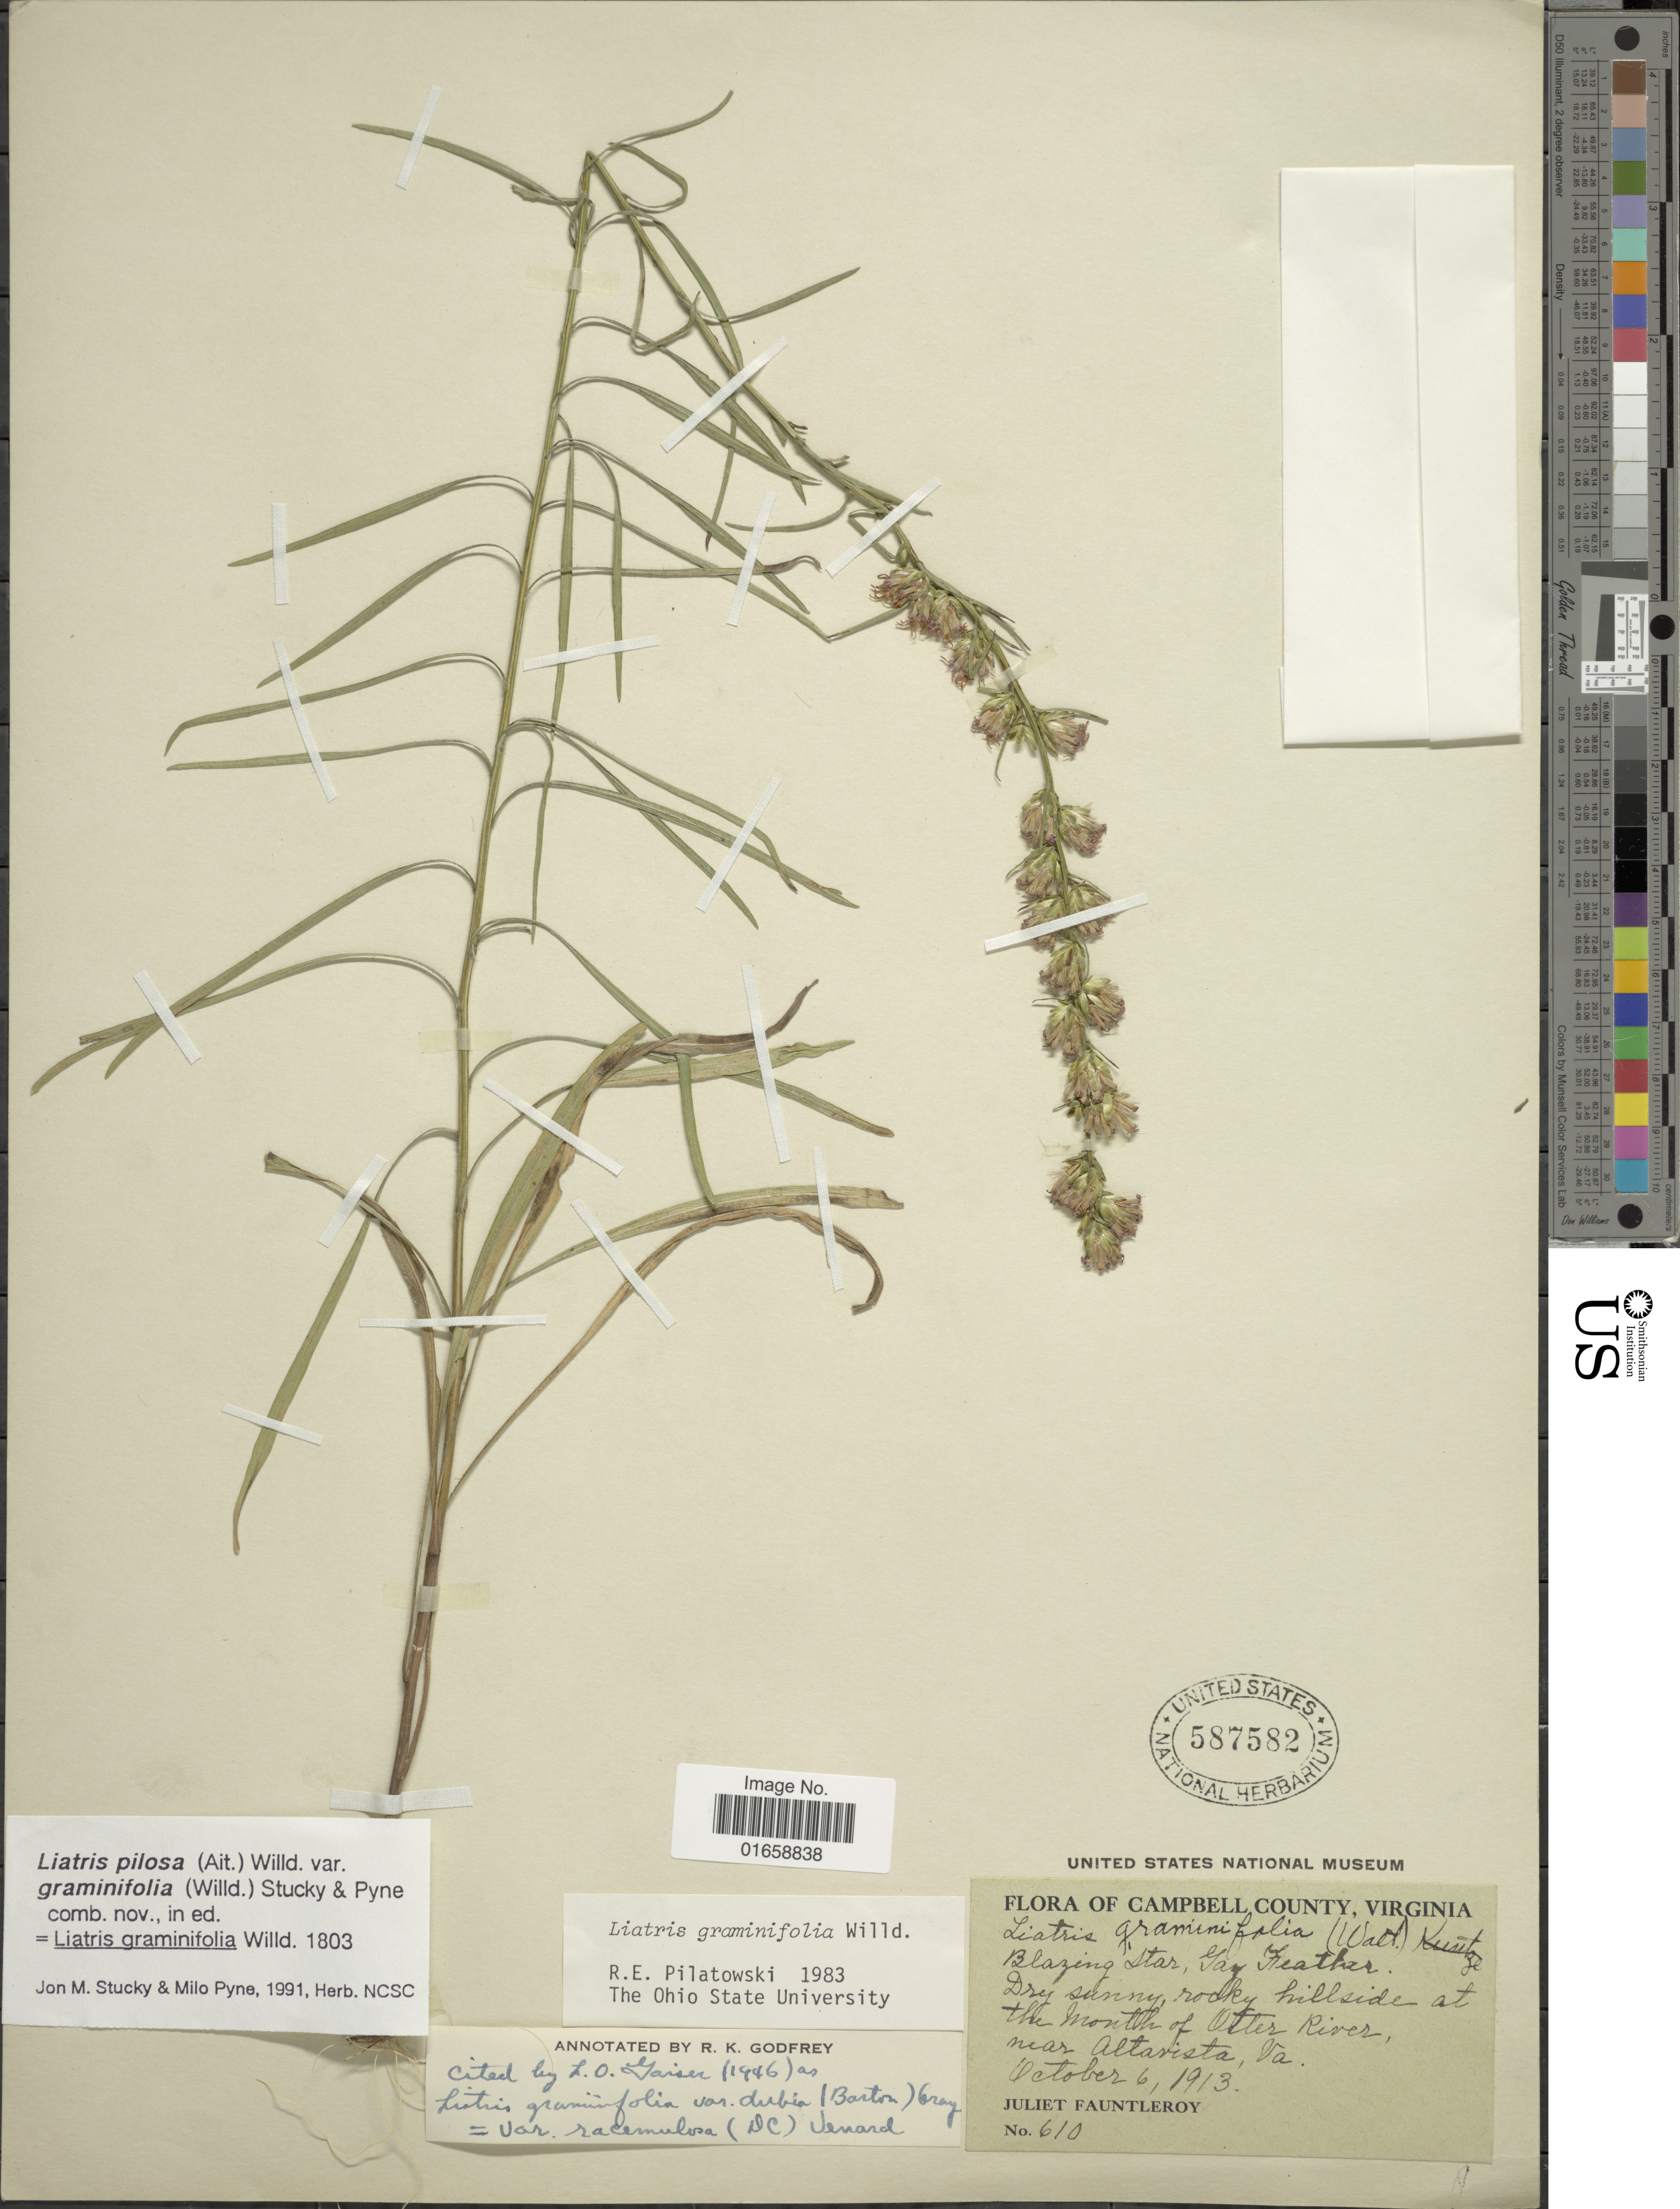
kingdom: Plantae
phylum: Tracheophyta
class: Magnoliopsida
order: Asterales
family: Asteraceae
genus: Liatris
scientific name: Liatris pilosa var. graminifolia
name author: Willd.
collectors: J. Fauntleroy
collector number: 610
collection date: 1913-10-06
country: United States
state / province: Virginia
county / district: Campbell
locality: Campbell County, Blazing star, Gay feather, Dry sunny rocky hillside art the mouth of Otter River near Altavista, Va.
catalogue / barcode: US 587582